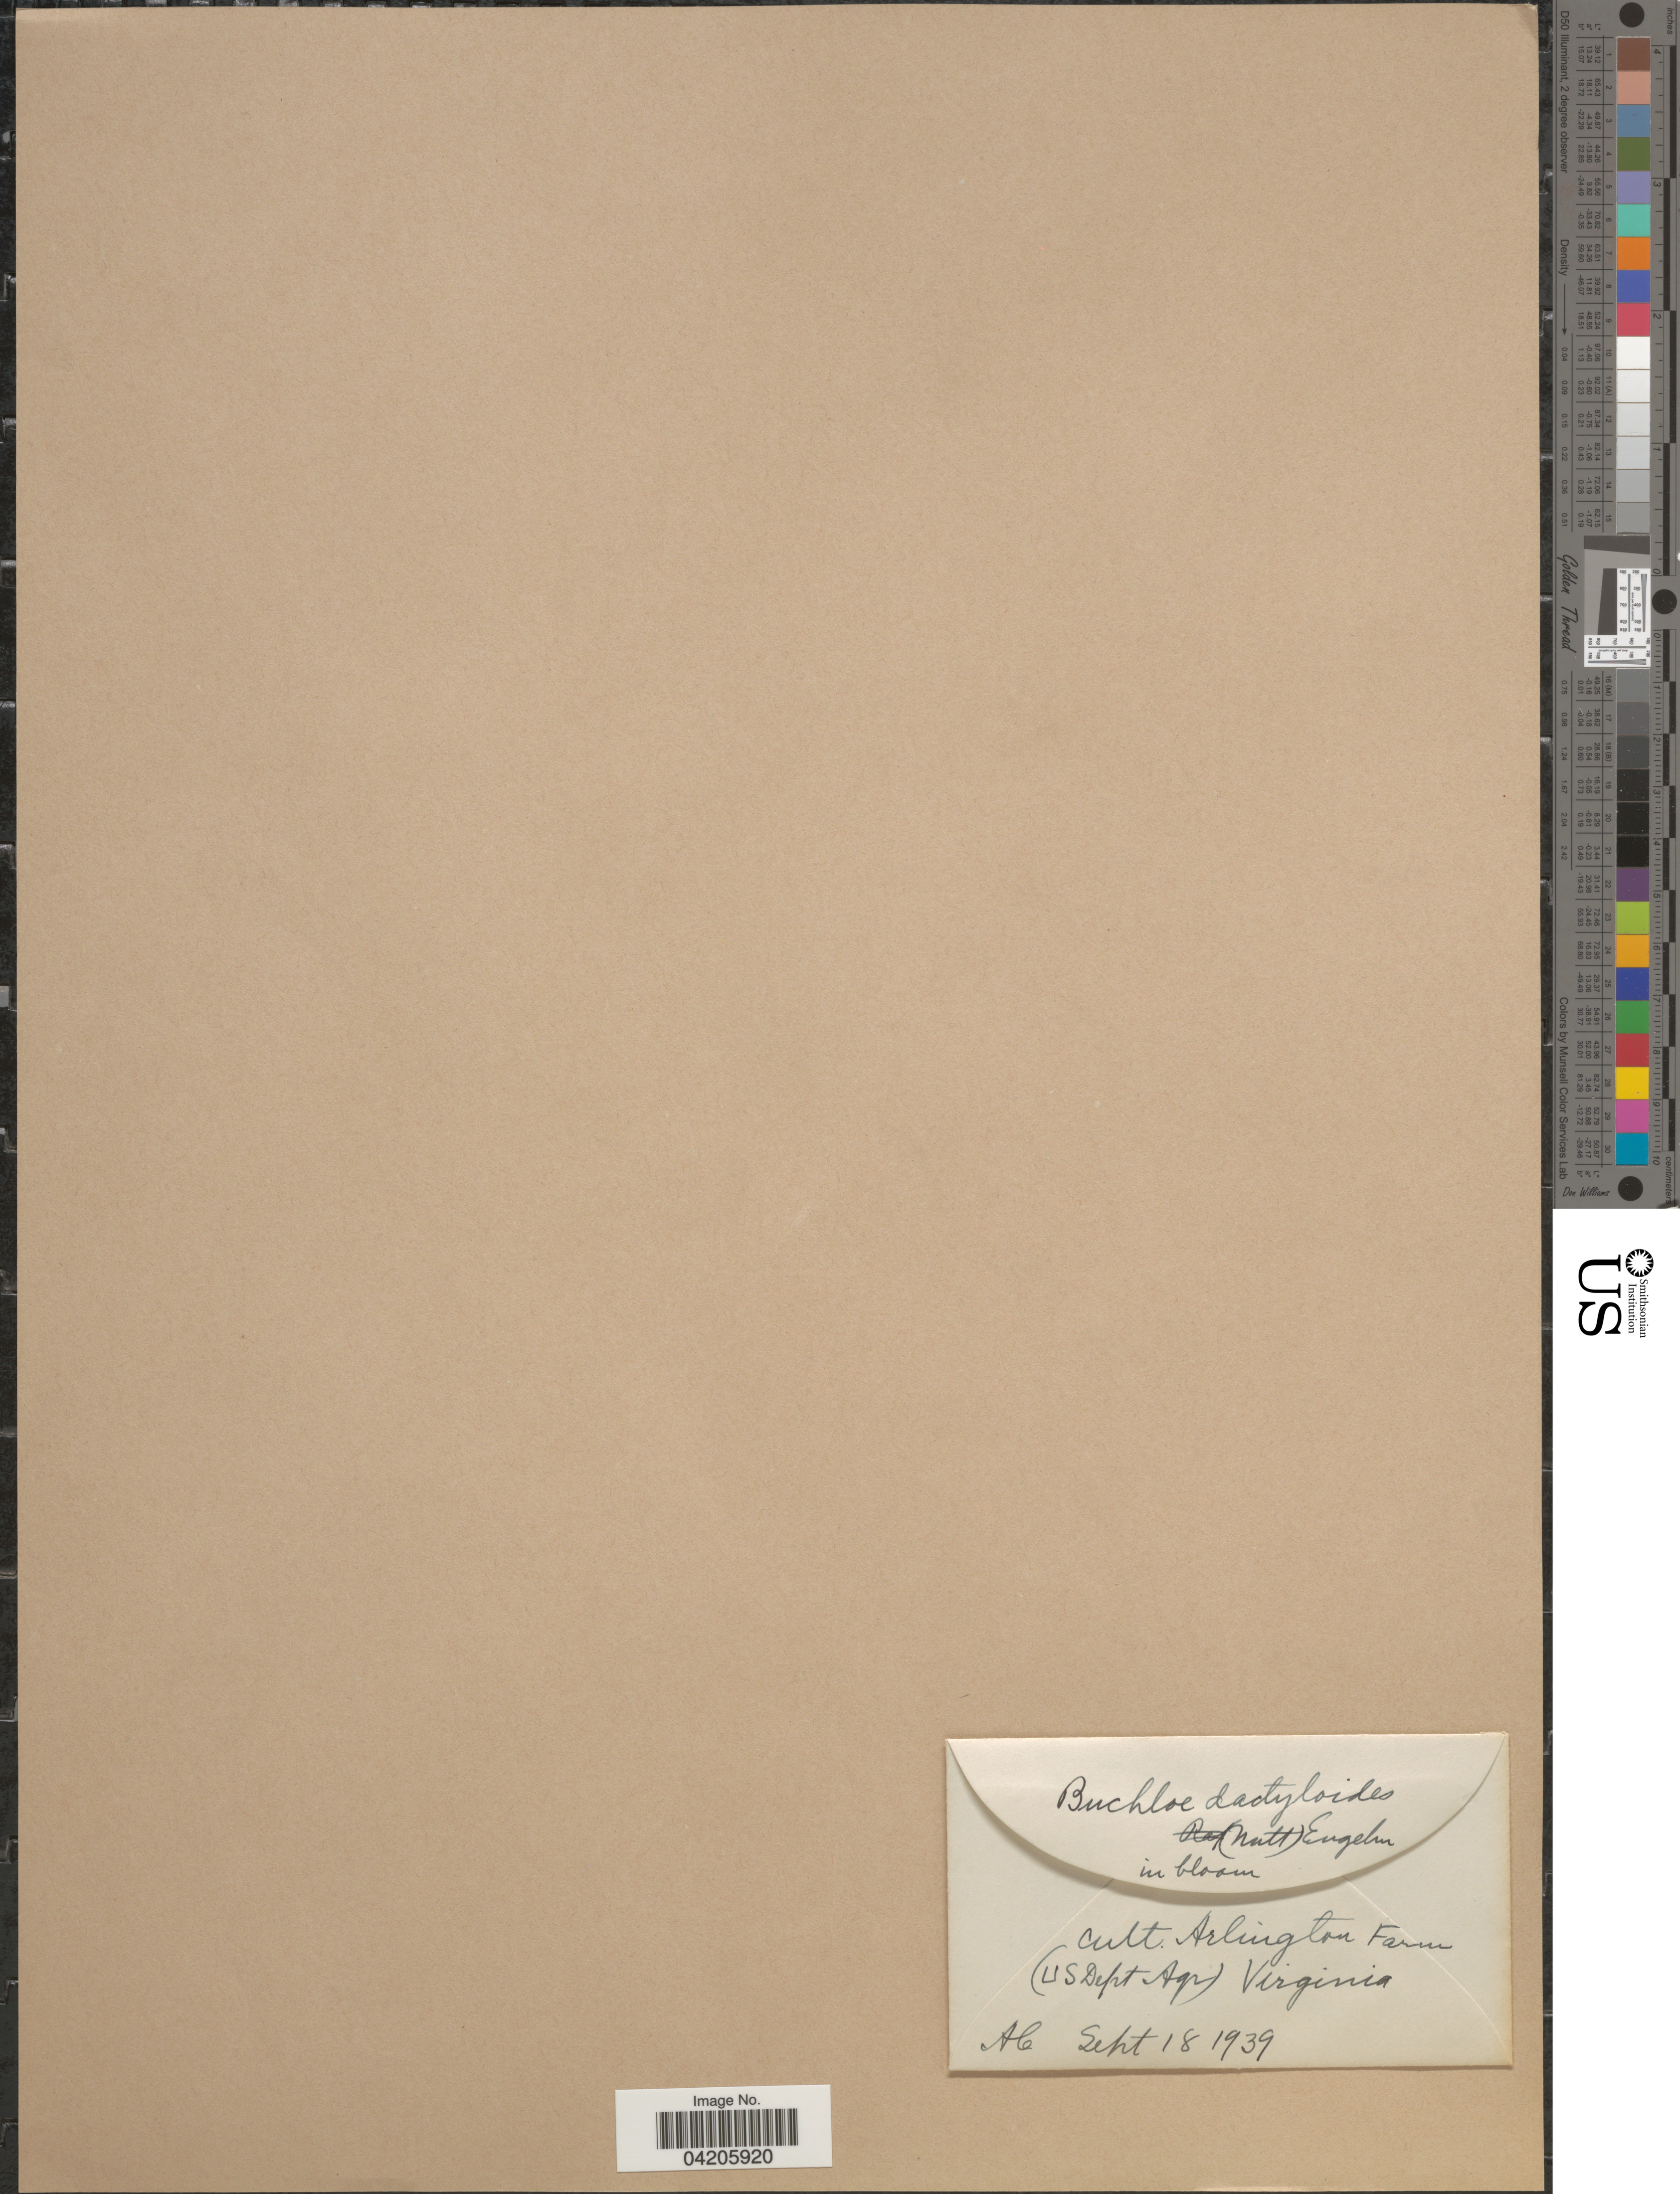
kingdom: Plantae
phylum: Tracheophyta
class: Liliopsida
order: Poales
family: Poaceae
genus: Bouteloua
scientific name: Bouteloua dactyloides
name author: (Nutt.) Columbus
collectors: A. C.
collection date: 1939-09-18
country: United States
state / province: Virginia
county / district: Arlington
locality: Cult. Arlington Farm (US Dept Agr).